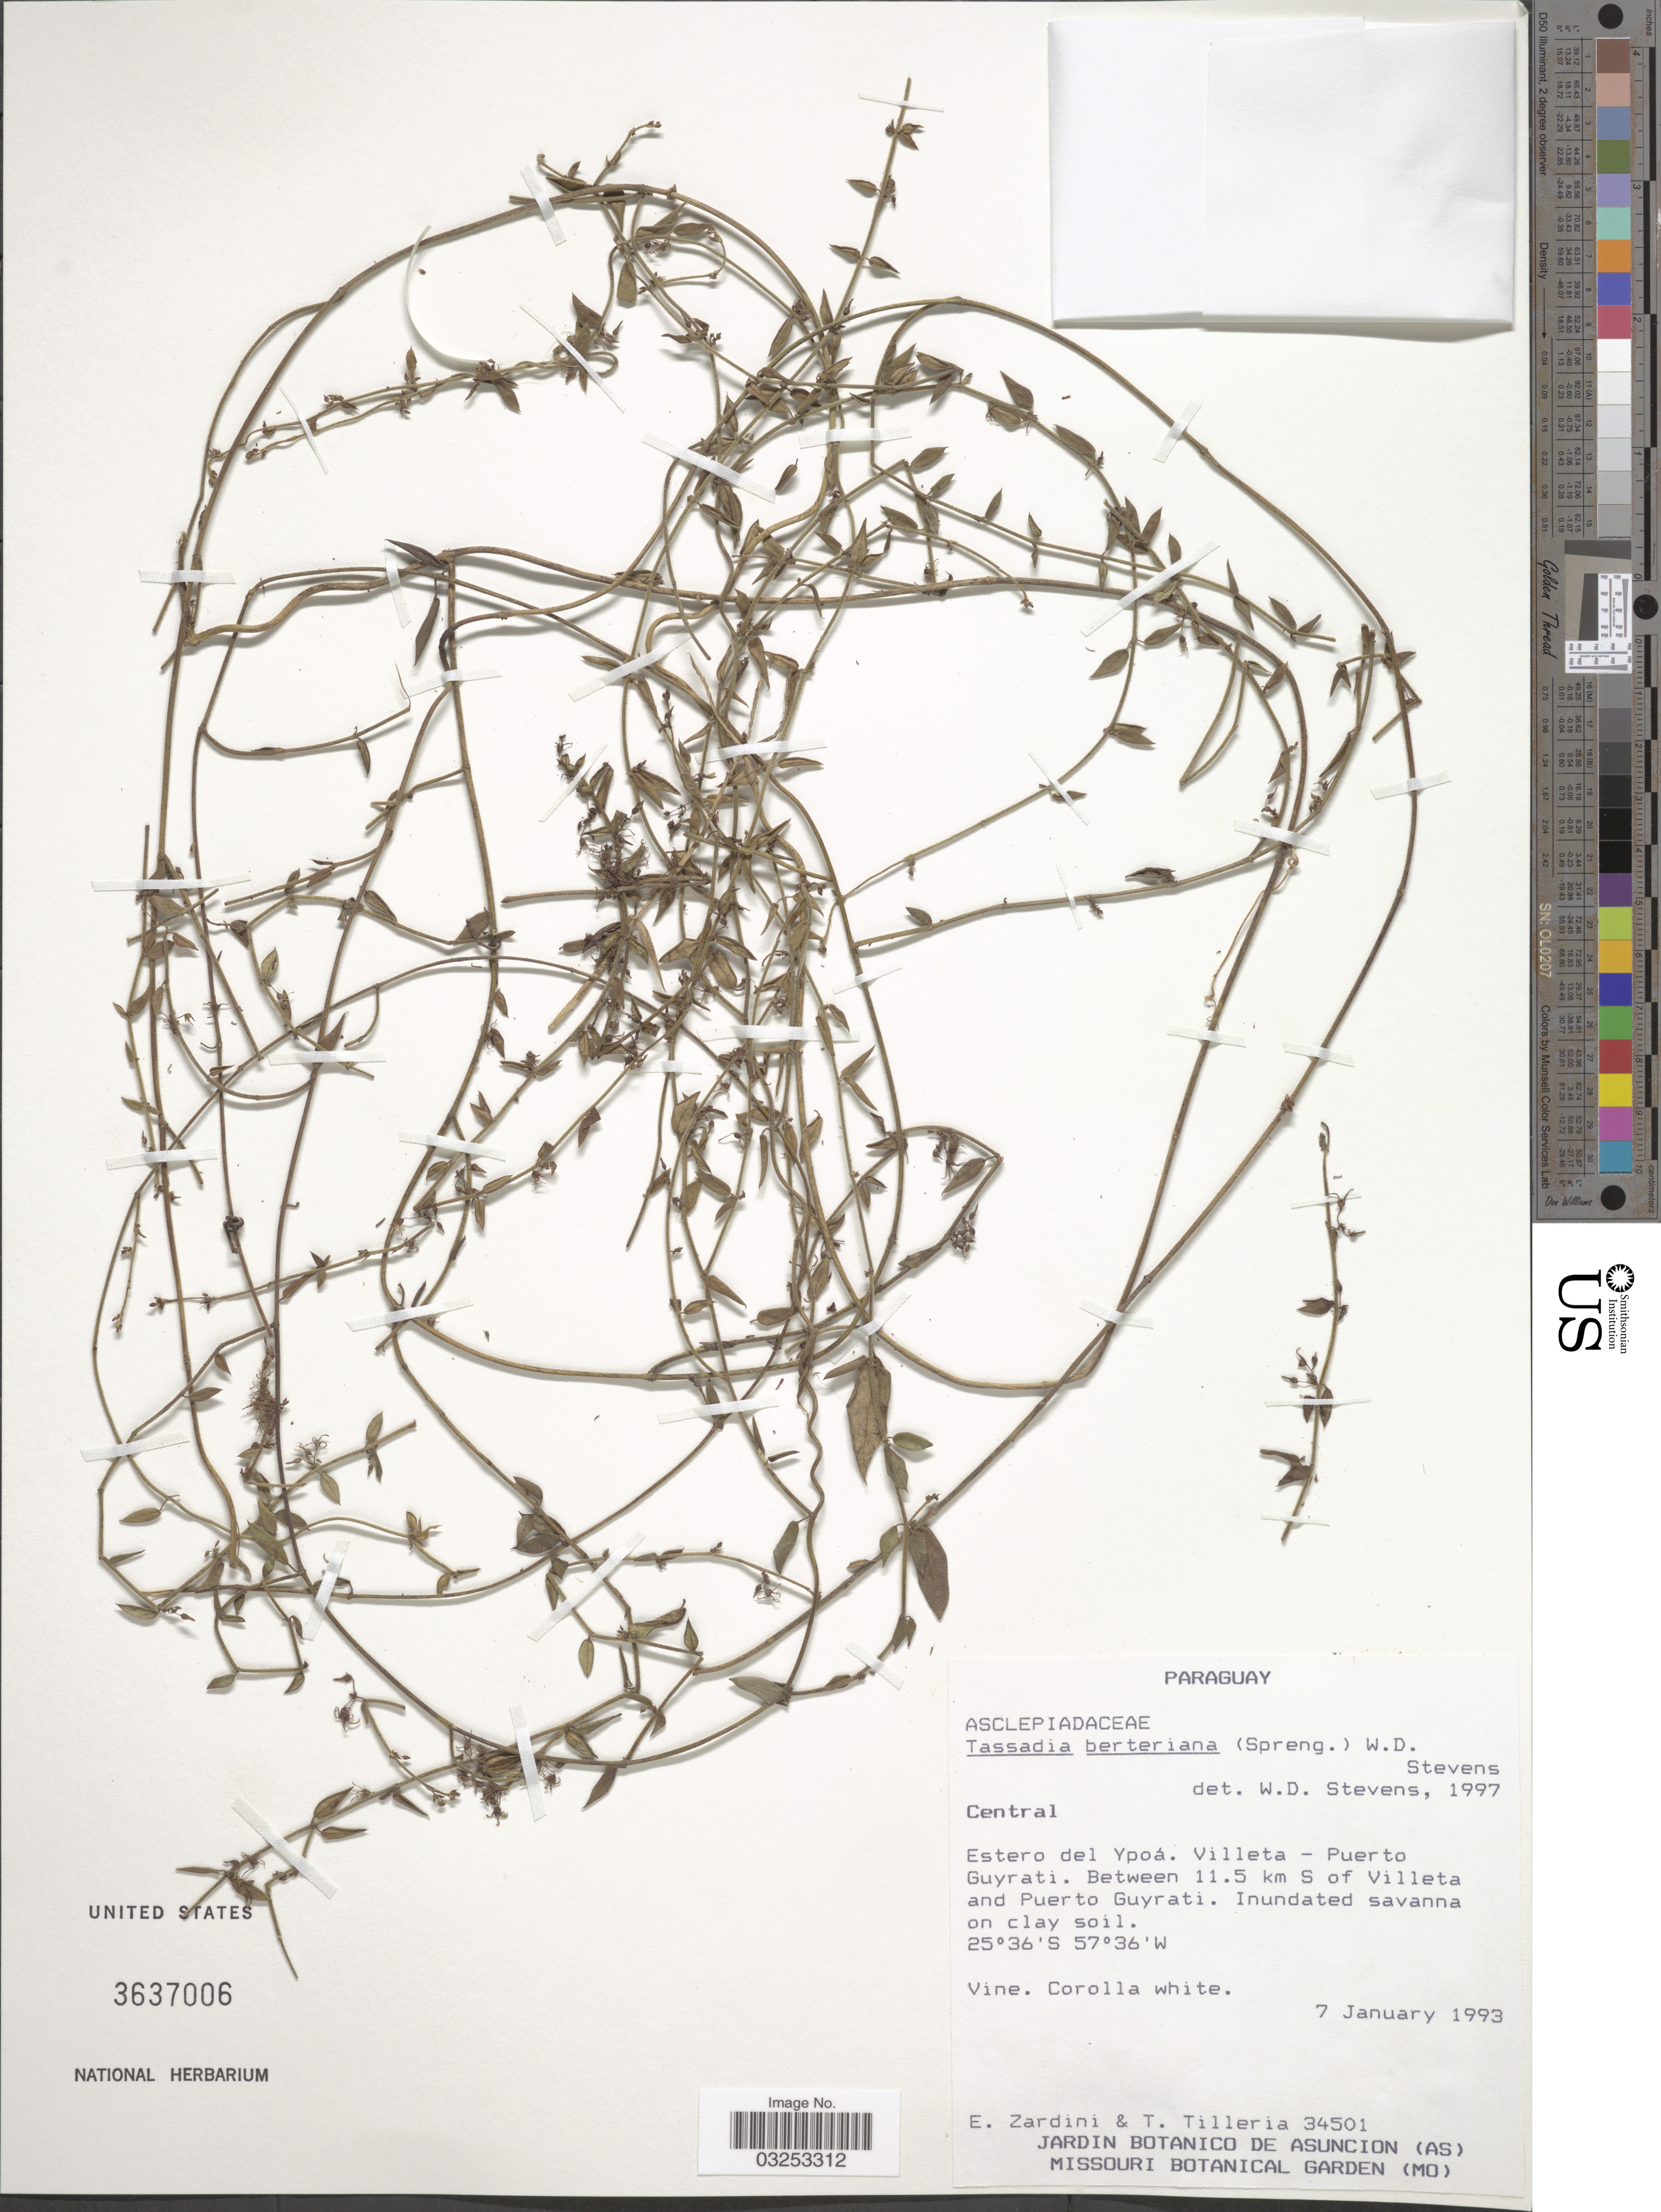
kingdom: Plantae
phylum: Tracheophyta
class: Magnoliopsida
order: Gentianales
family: Apocynaceae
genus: Tassadia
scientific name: Tassadia berteroana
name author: (Spreng.) W.D. Stevens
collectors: E. Zardini & T. Tilleria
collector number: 34501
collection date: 1993-01-07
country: Paraguay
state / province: Central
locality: Estero del Ypoá. Villeta - Puerto Guyrati. Between 11.5 km S of Villeta and Puerto Guyrati.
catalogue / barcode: US 3637006